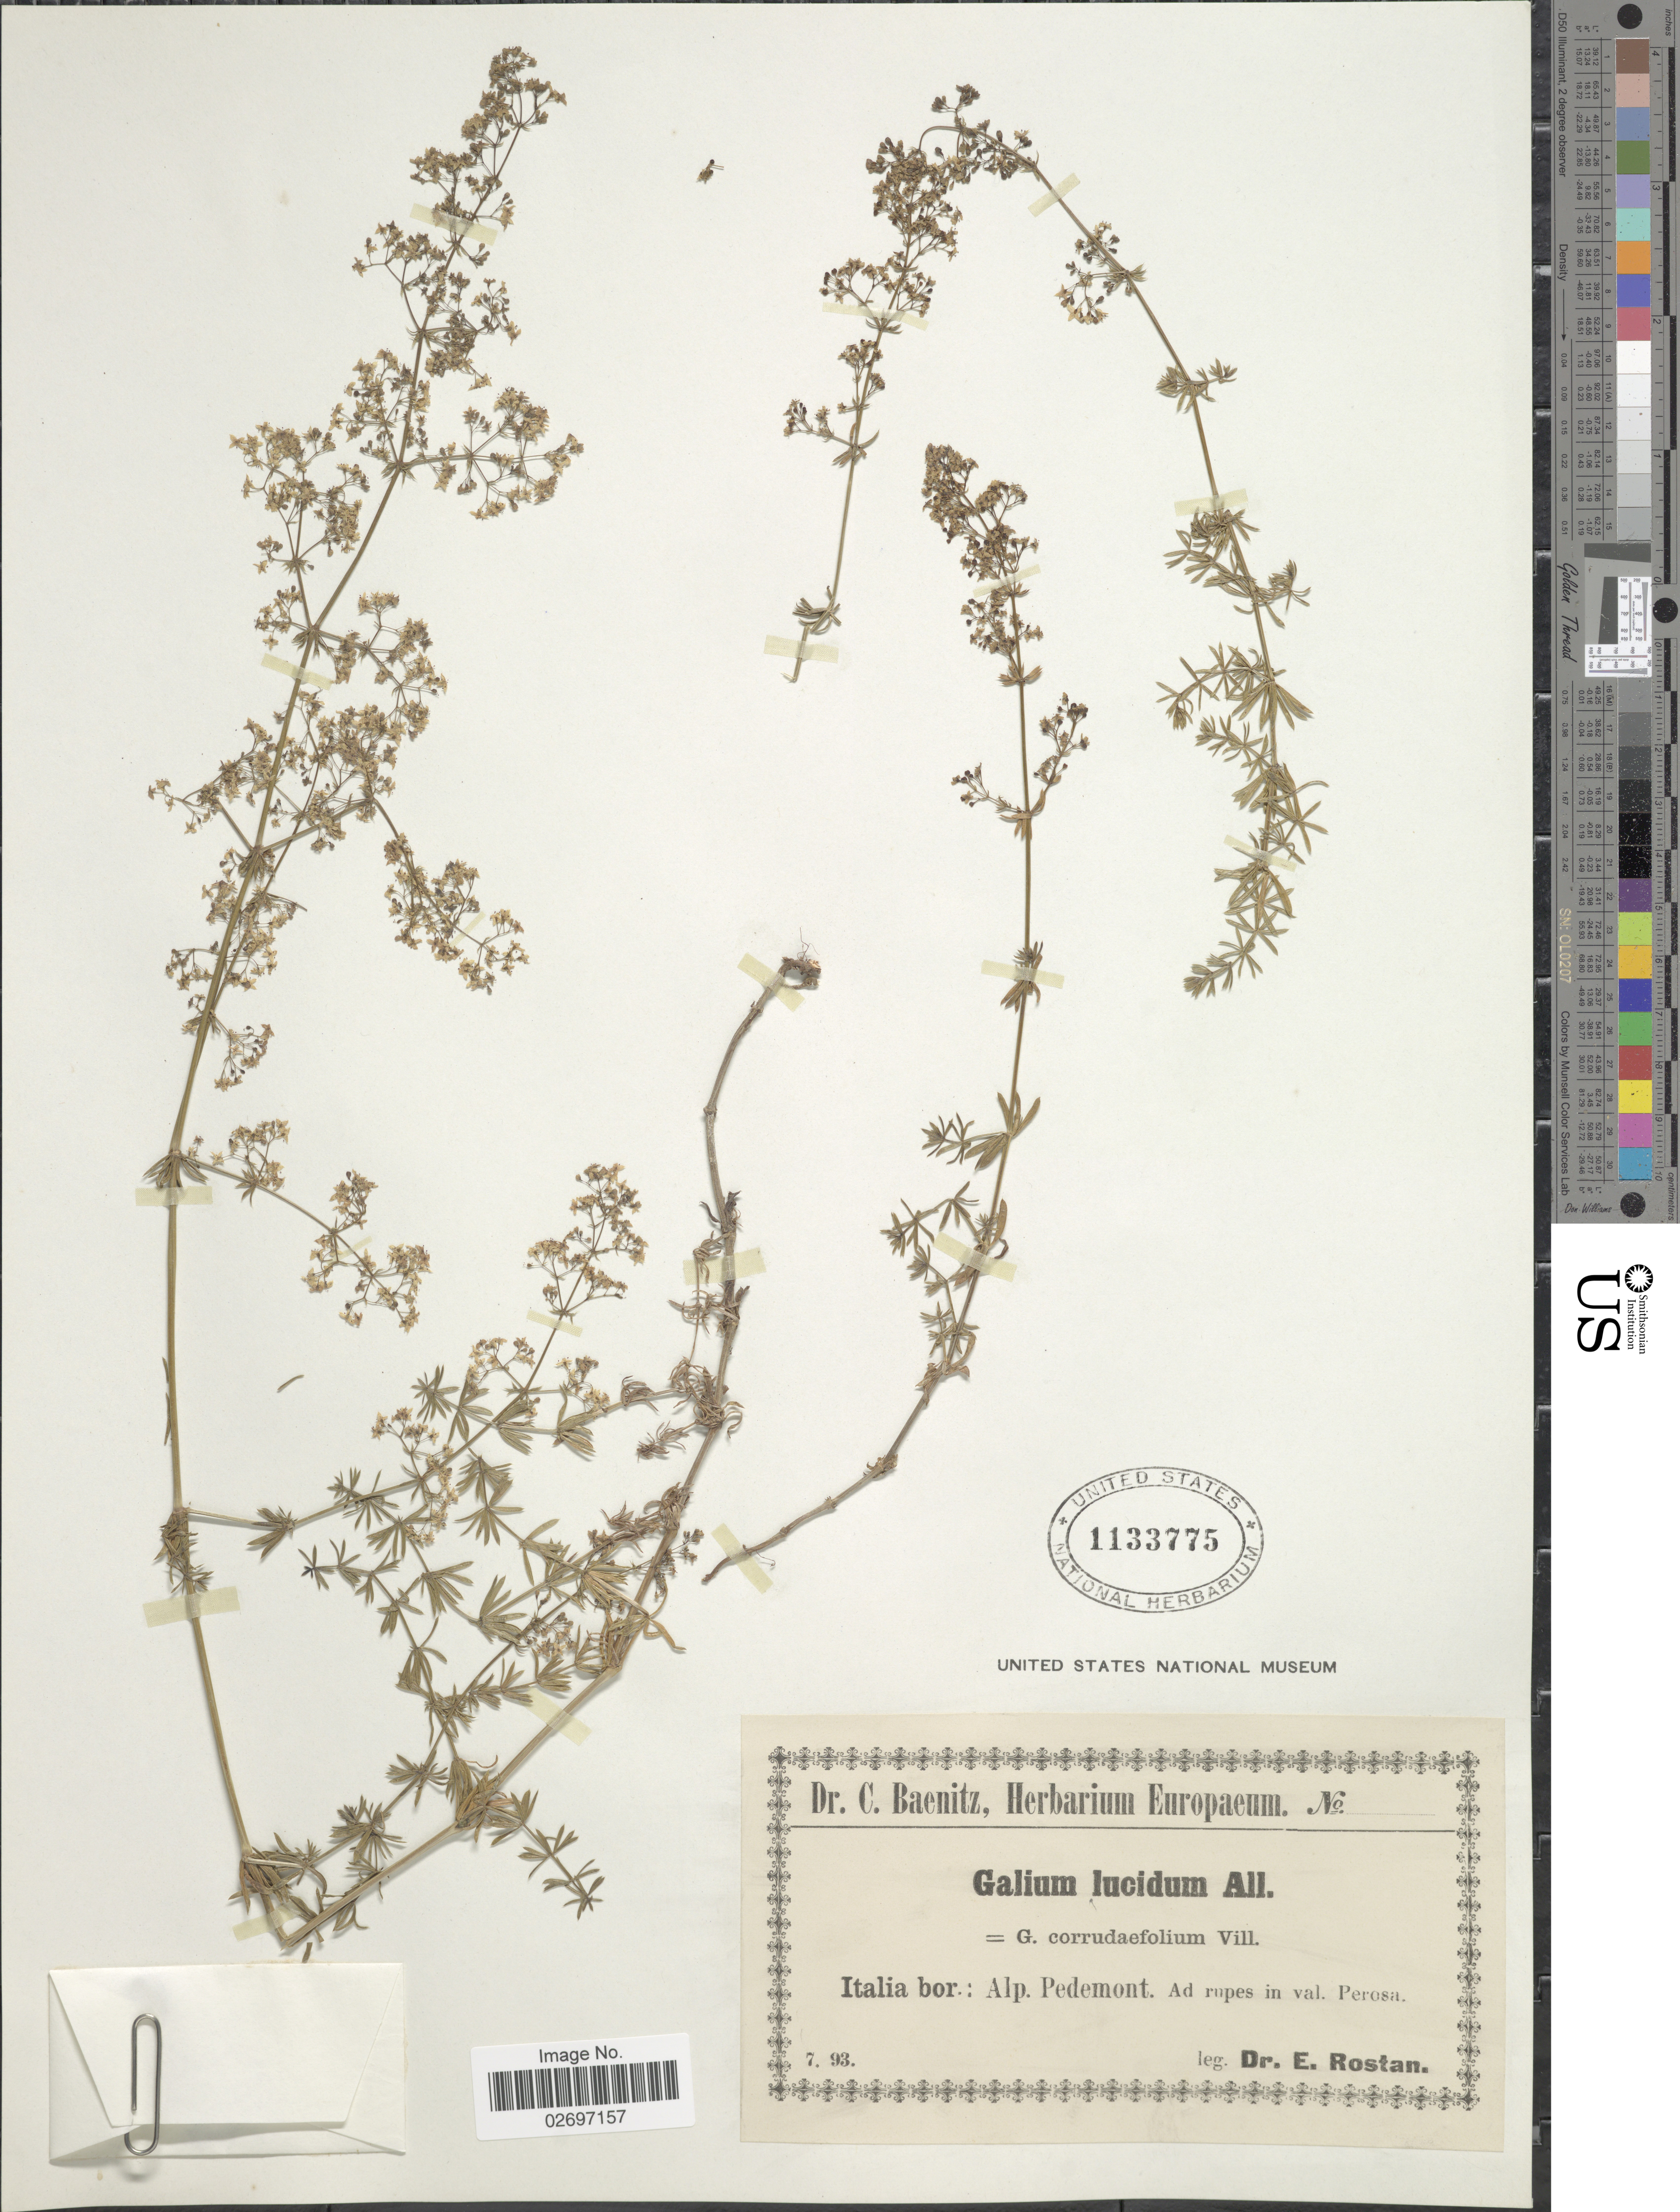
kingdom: Plantae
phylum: Tracheophyta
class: Magnoliopsida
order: Gentianales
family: Rubiaceae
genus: Galium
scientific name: Galium lucidum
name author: All.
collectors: E. Rostan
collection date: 1893-07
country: Italy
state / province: Piedmont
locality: Italia bor.: Alp. Pedemont, ad rupes in val. Perosa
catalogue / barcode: US 1133775